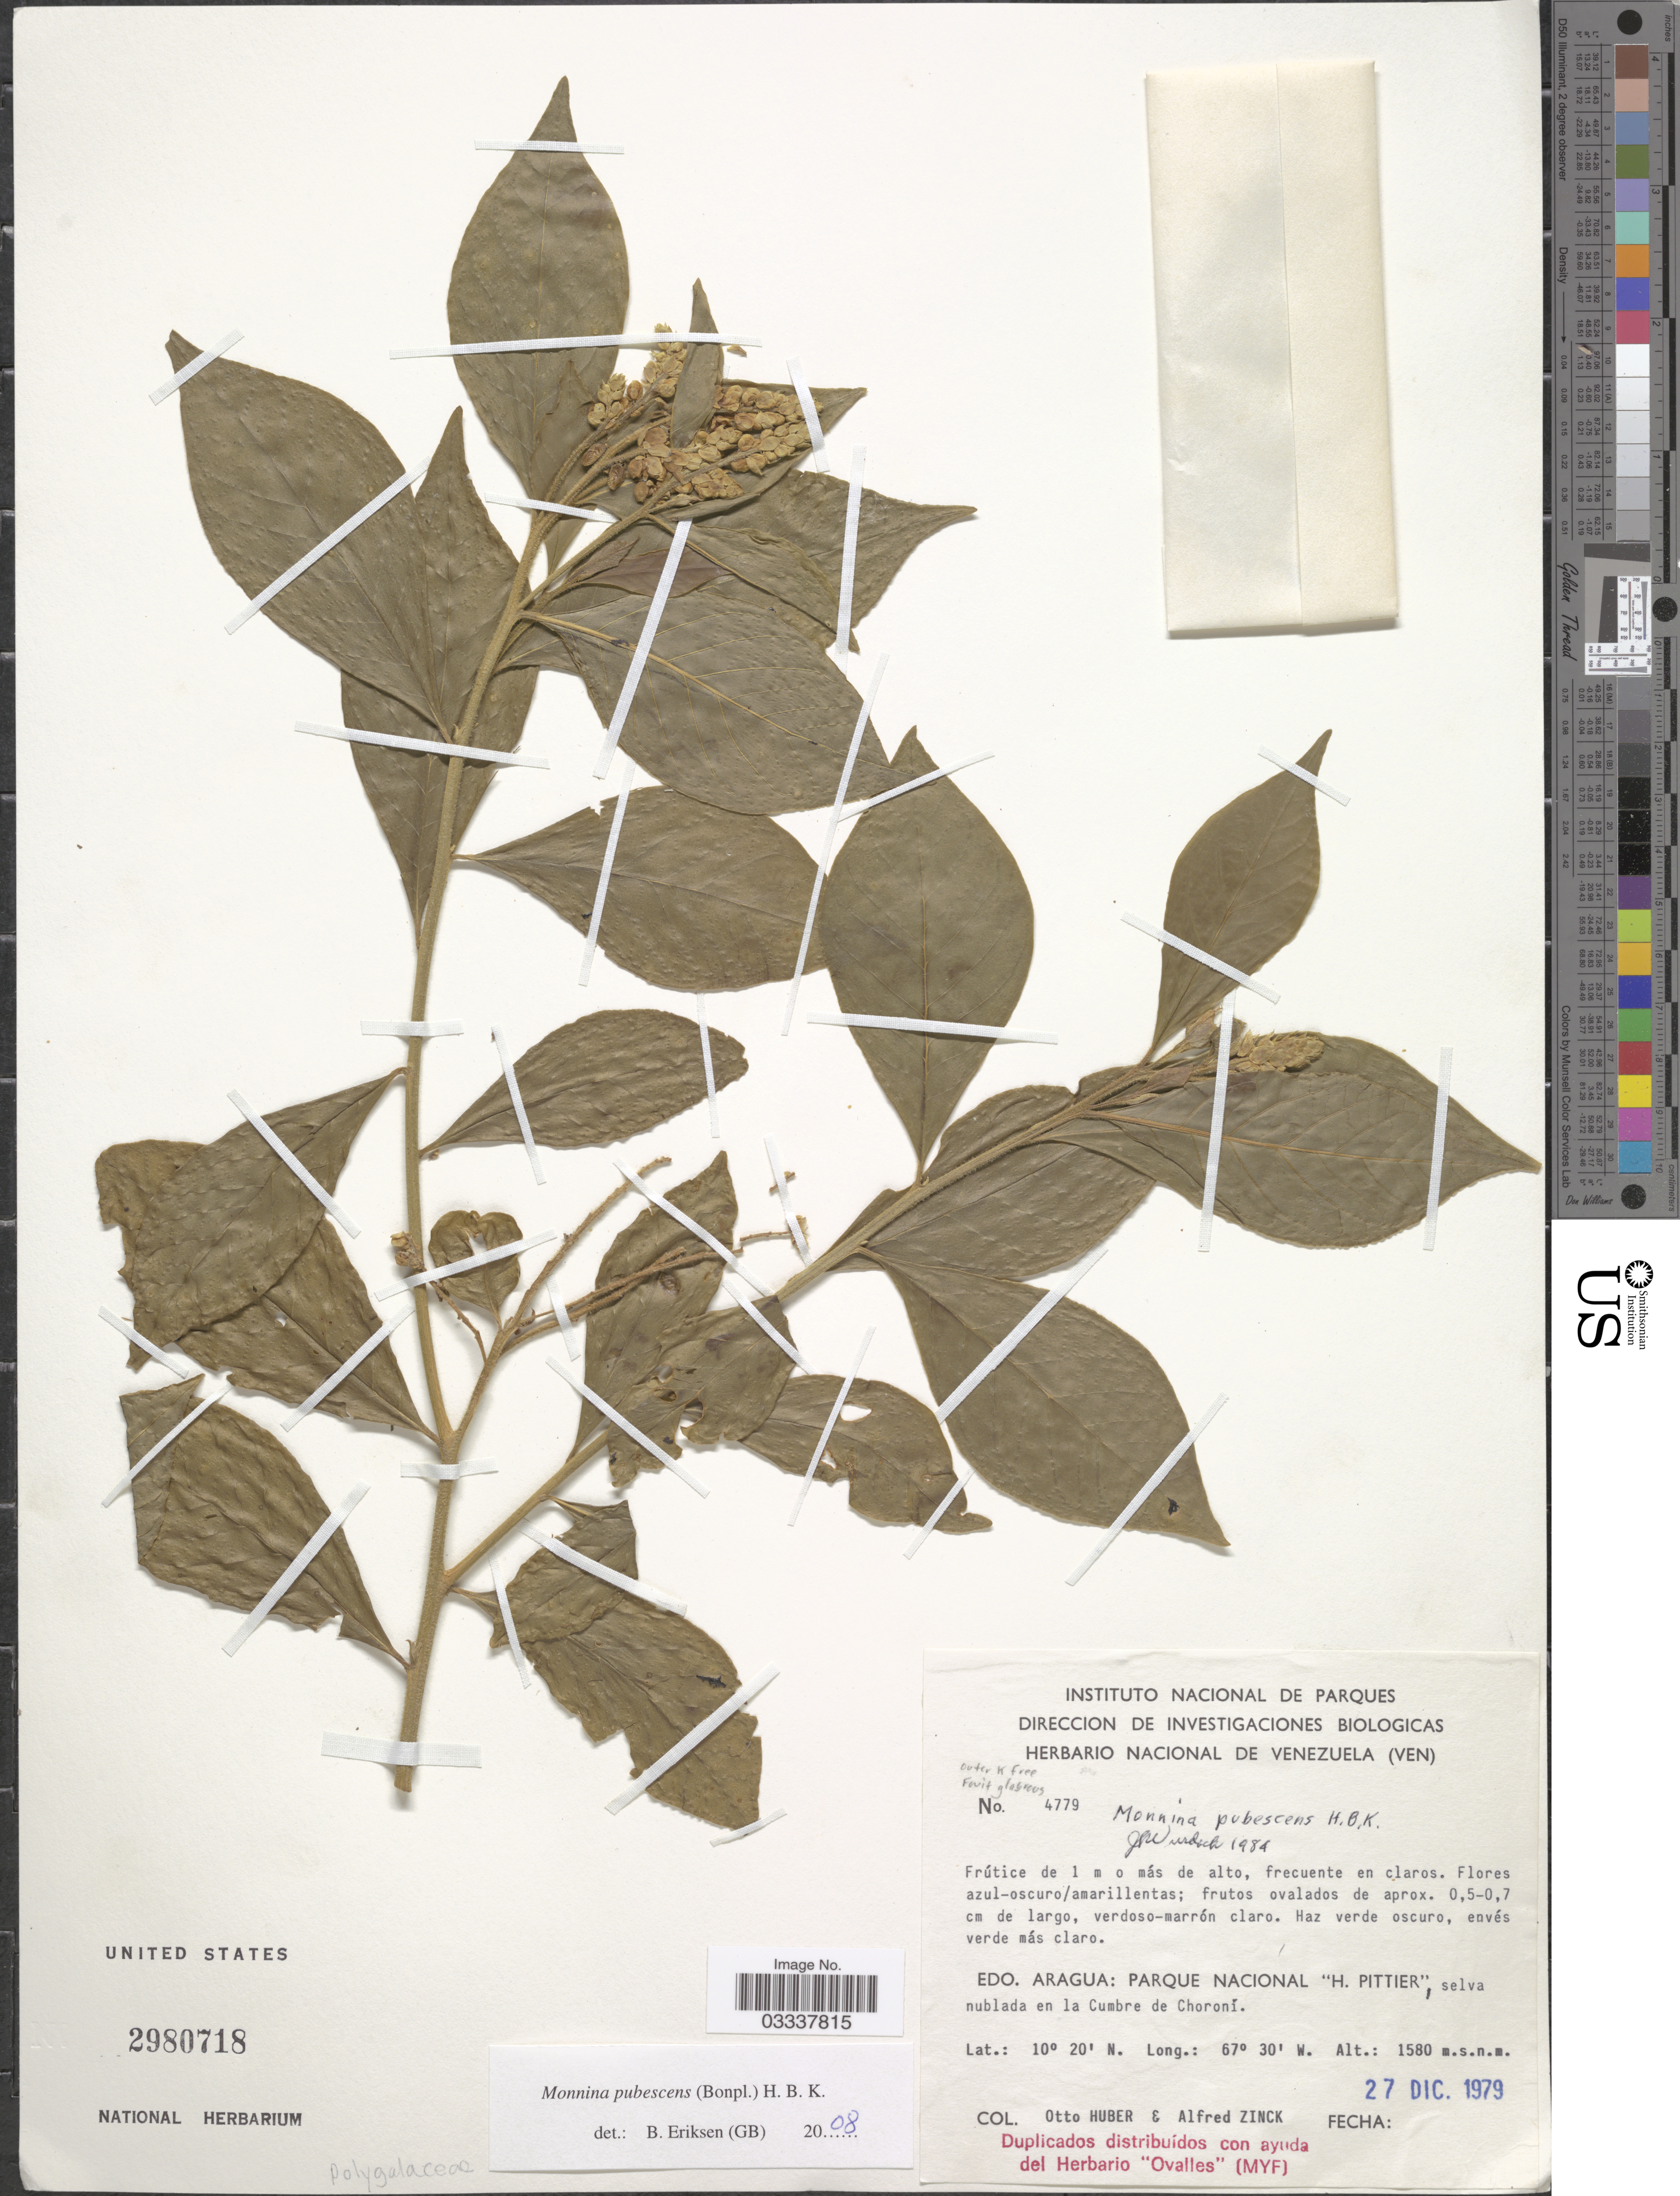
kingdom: Plantae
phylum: Tracheophyta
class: Magnoliopsida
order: Fabales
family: Polygalaceae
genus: Monnina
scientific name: Monnina pubescens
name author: Kunth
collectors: O. Huber & A. Zinck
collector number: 4779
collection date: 1979-12-27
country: Venezuela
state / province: Aragua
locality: Parque Nacional "H. Pittier", selva nublada en la Cumbre de Choroní.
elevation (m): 1580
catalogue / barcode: US 2980718